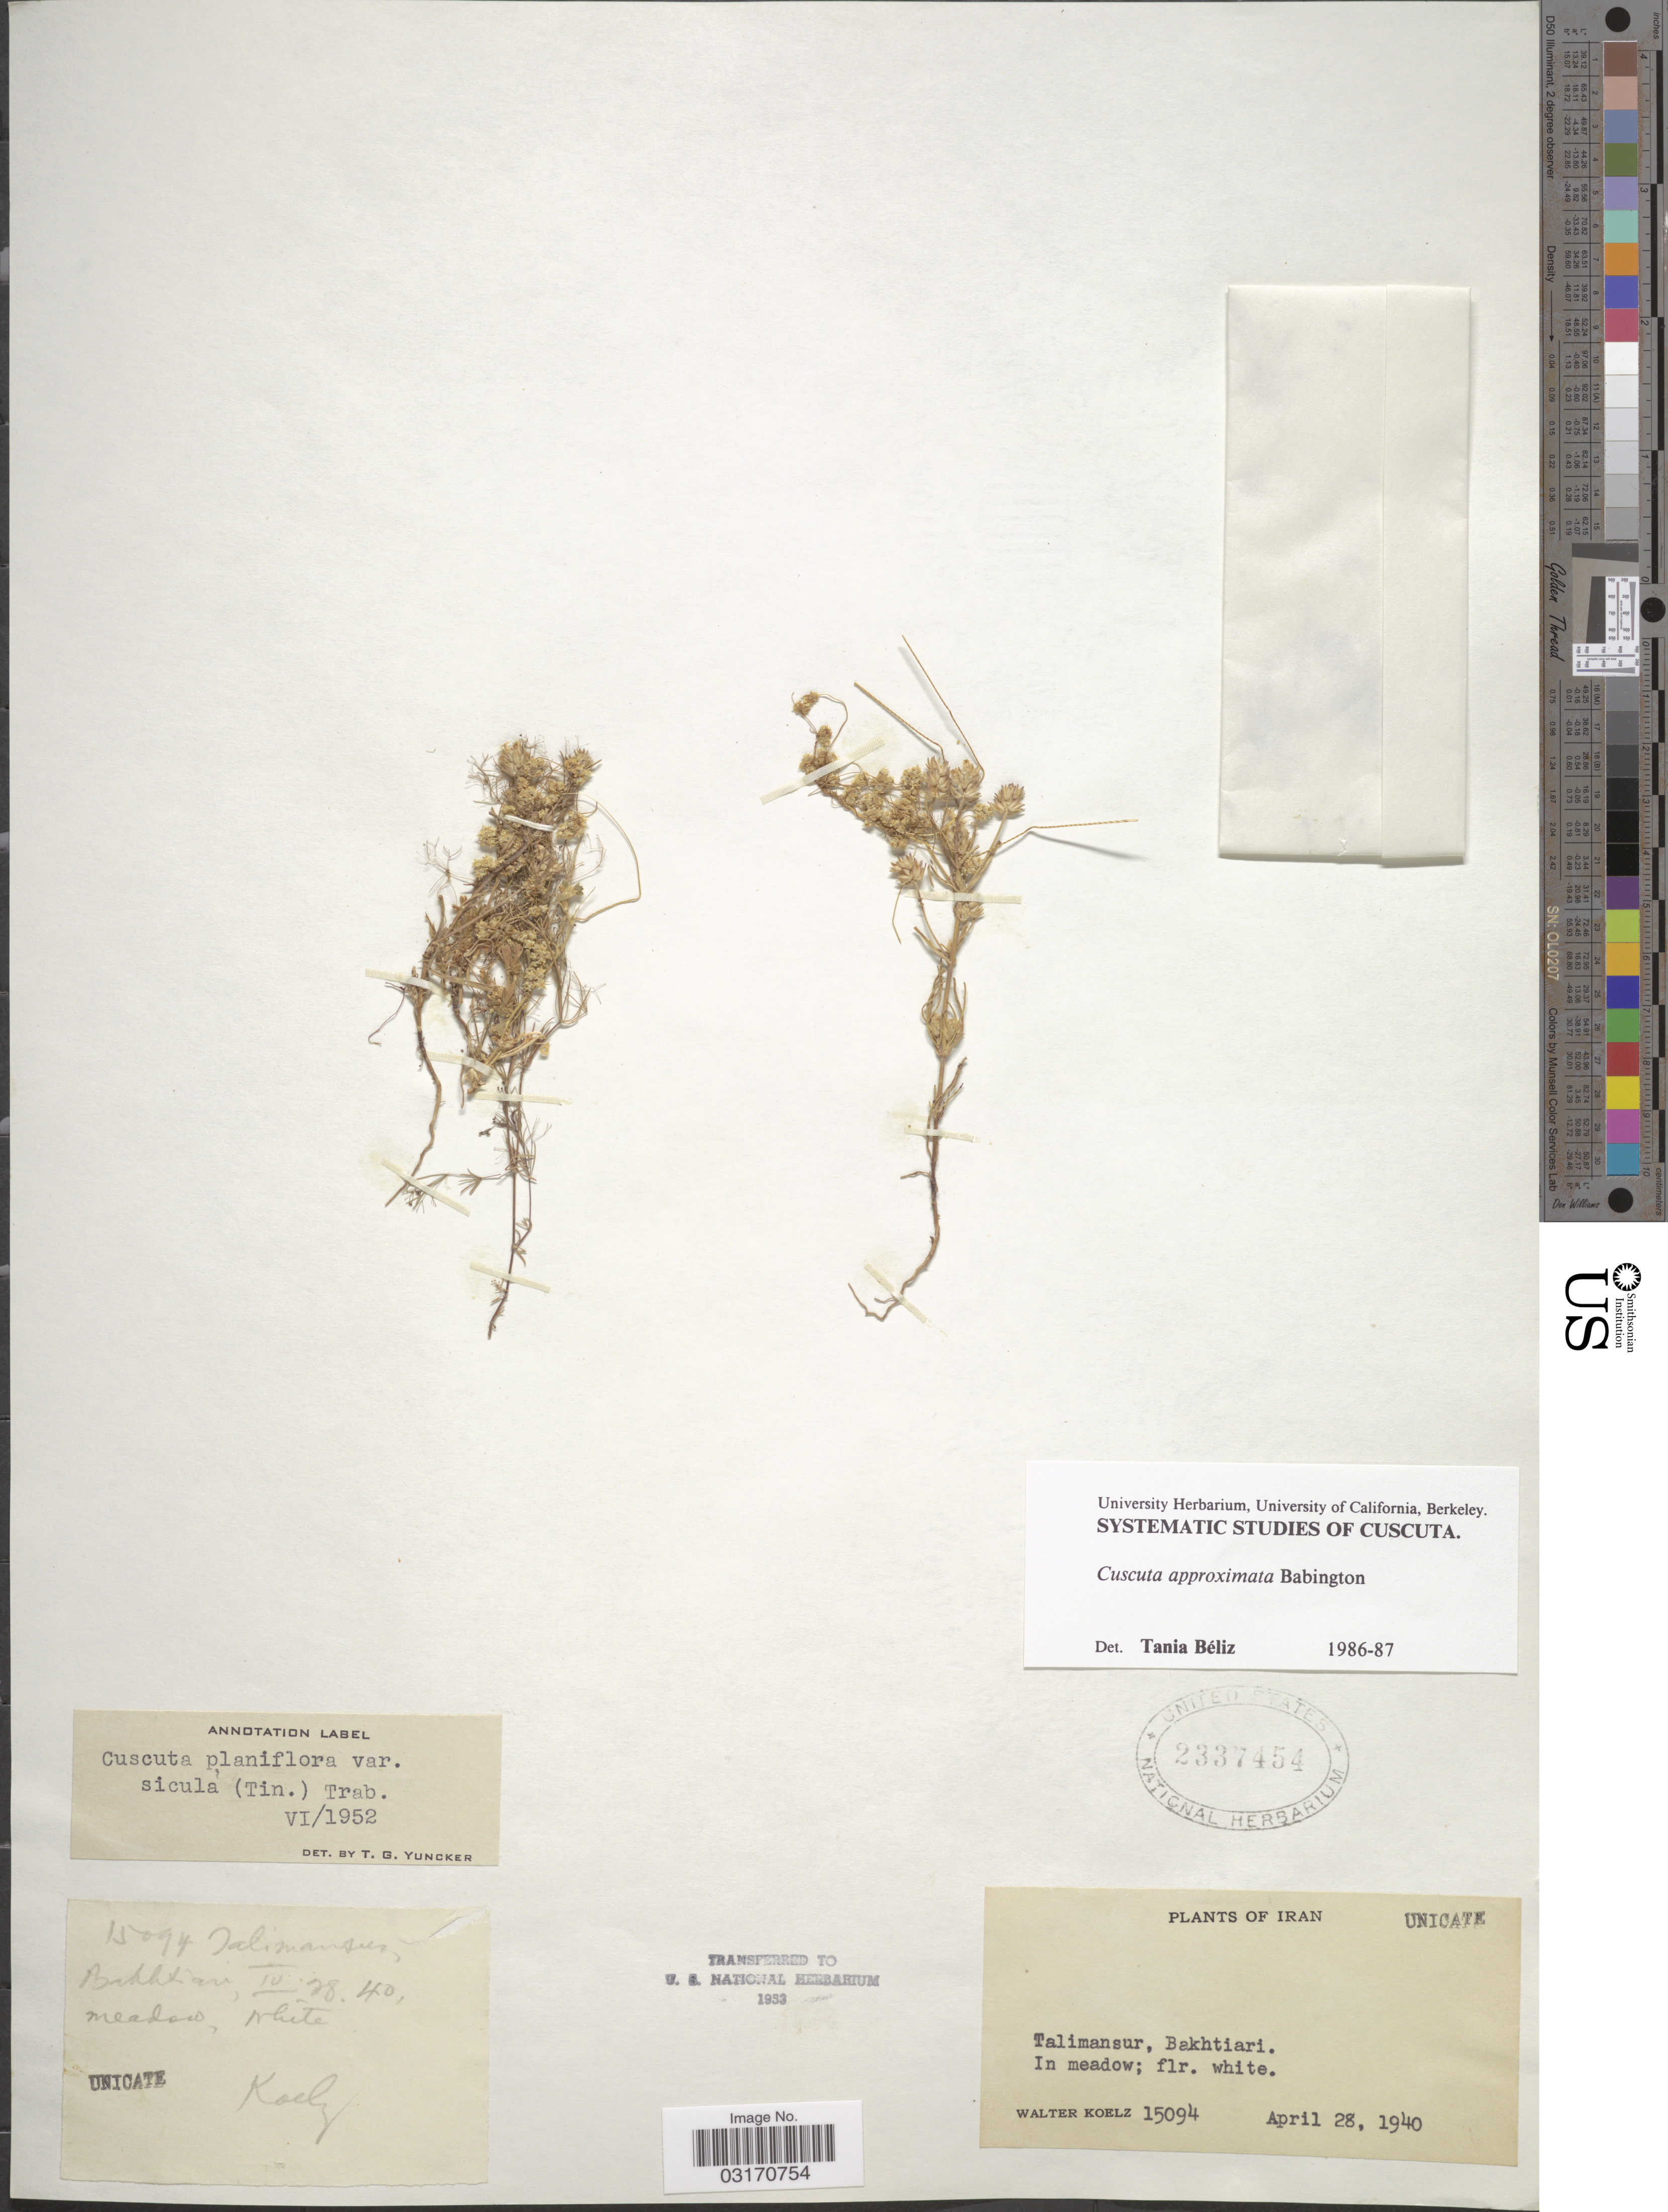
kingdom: Plantae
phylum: Tracheophyta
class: Magnoliopsida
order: Solanales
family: Convolvulaceae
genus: Cuscuta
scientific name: Cuscuta approximata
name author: Bab.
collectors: W. N. Koelz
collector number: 15094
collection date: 1940-04-28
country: Iran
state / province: Chahar Mahaal and Bakhtiari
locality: Talimansur, Bakhtiari.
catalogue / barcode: US 2337454